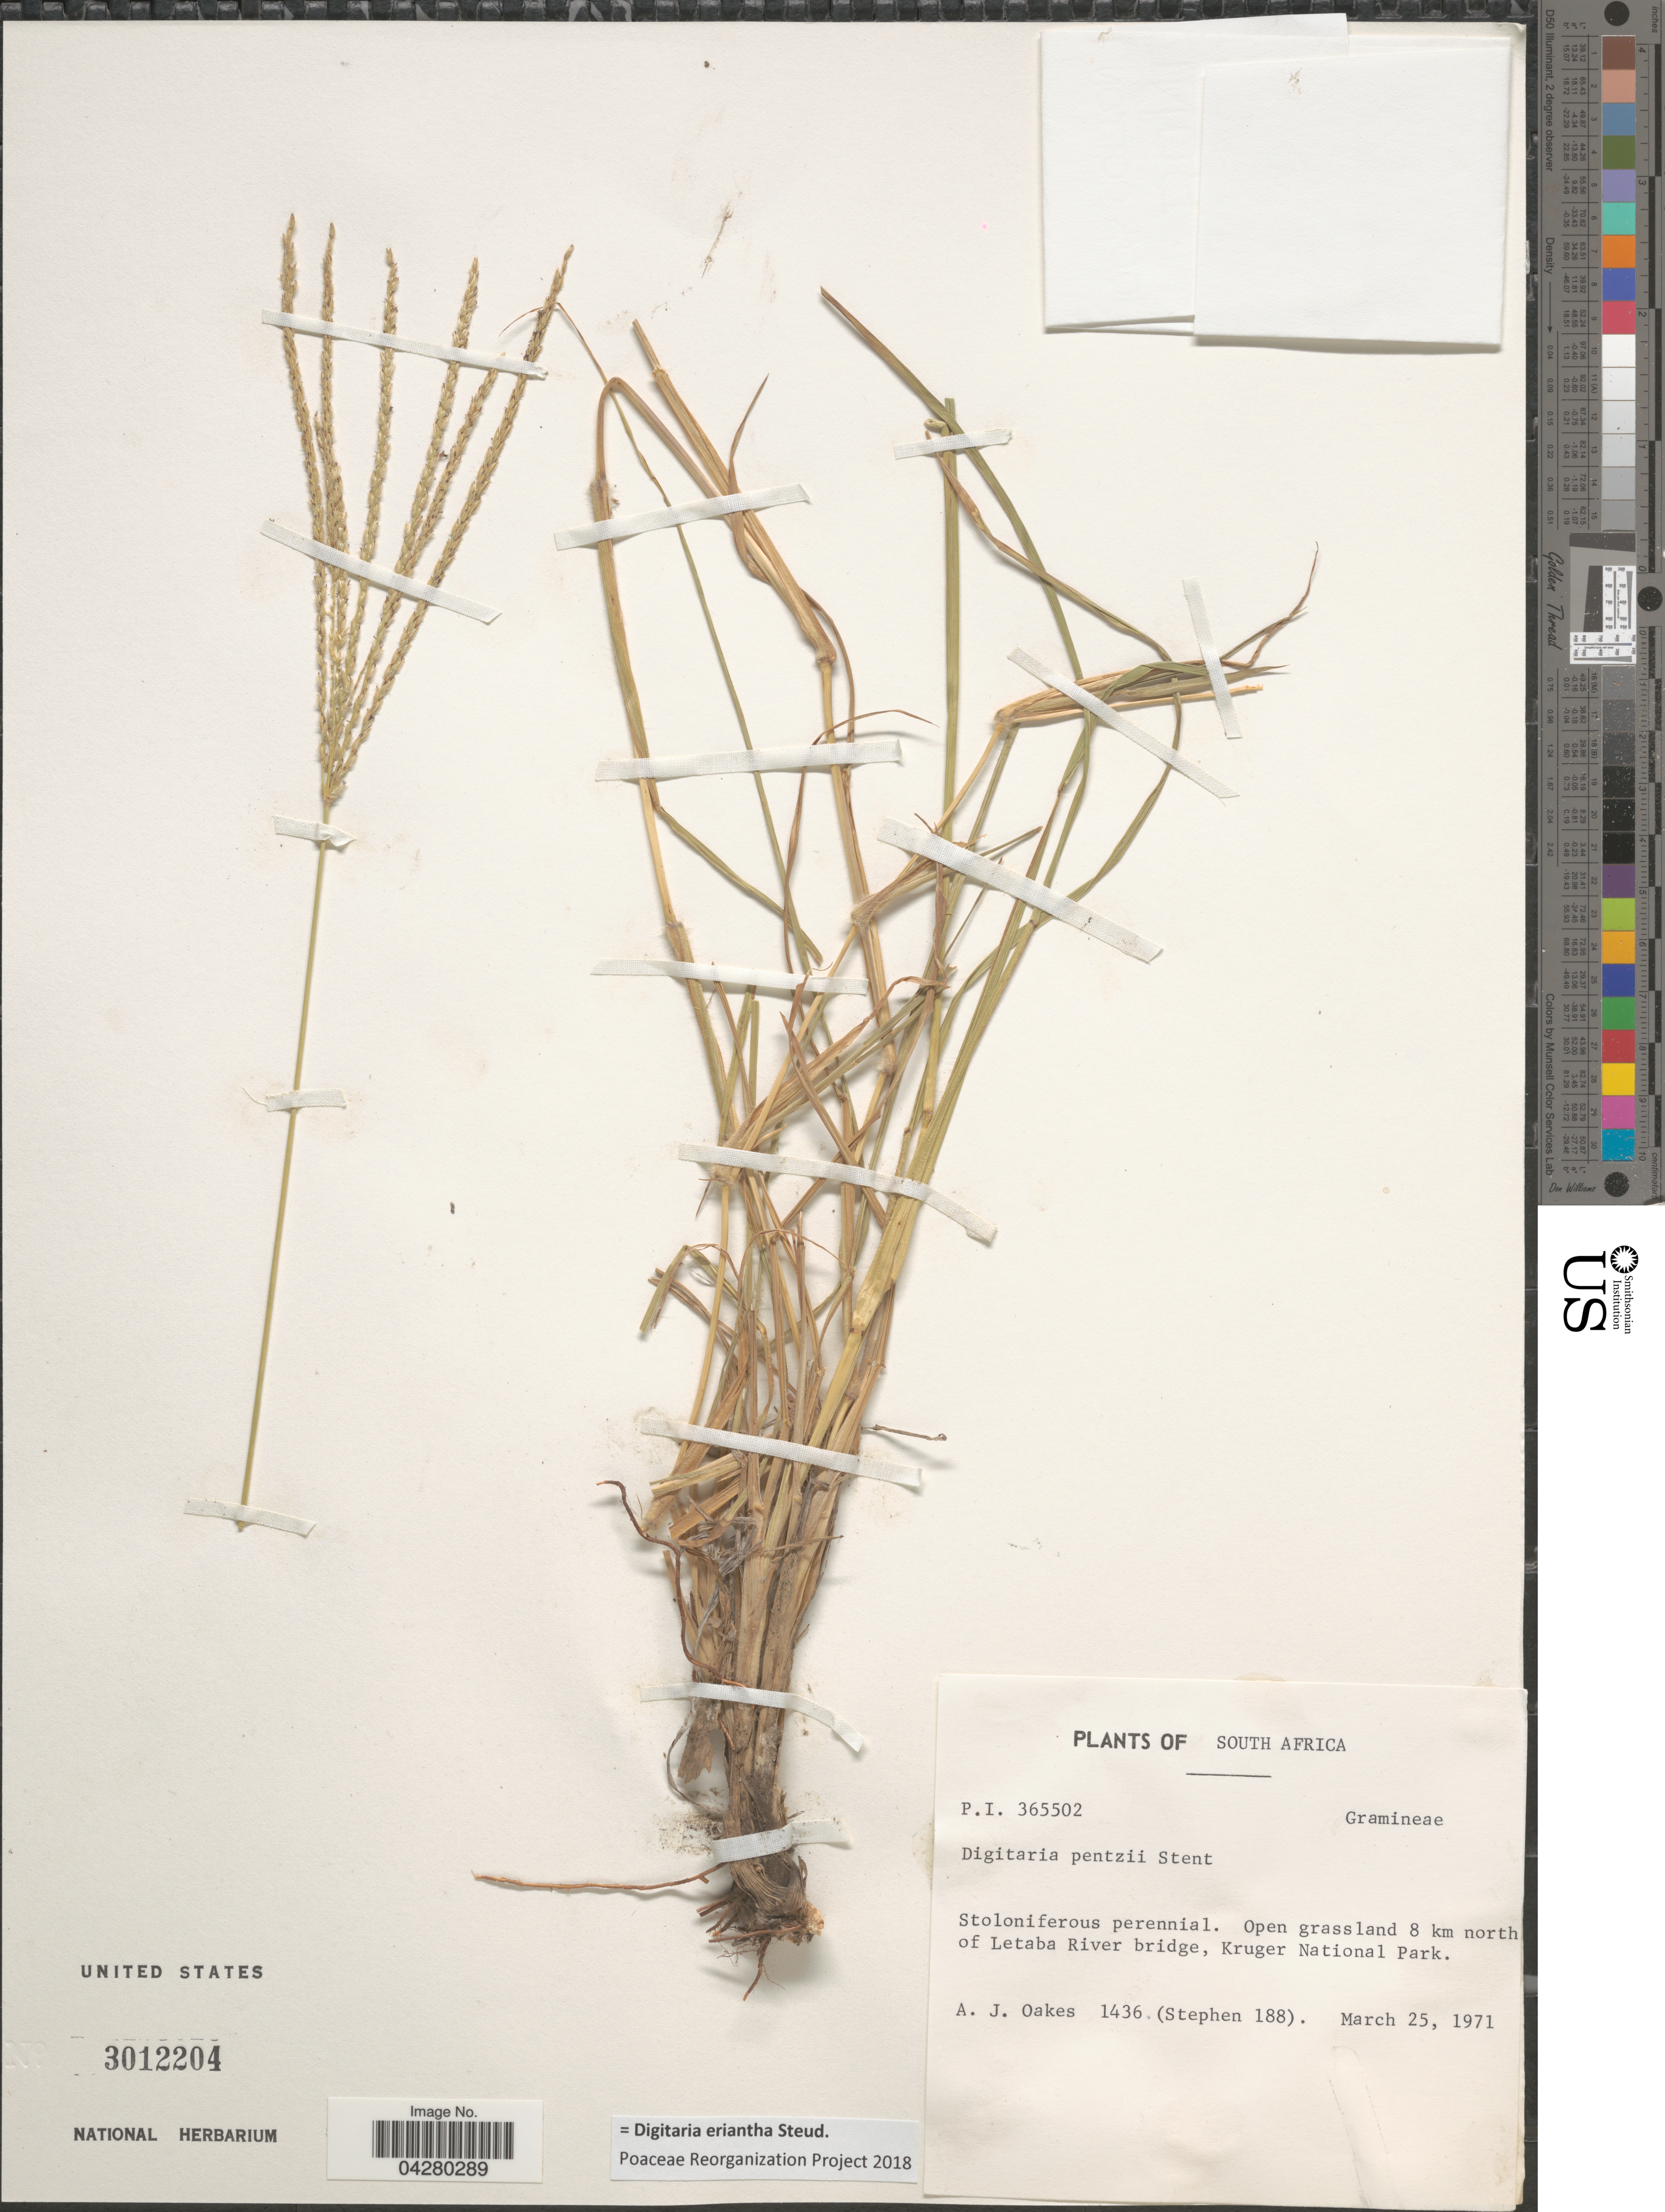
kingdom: Plantae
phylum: Tracheophyta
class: Liliopsida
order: Poales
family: Poaceae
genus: Digitaria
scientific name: Digitaria eriantha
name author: Steud.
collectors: A. Oakes & Stephen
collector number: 1436/188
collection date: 1971-03-25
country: South Africa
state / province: Limpopo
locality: Open grassland 8 km north of Letaba River bridge, Kruger National Park.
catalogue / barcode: US 3012204